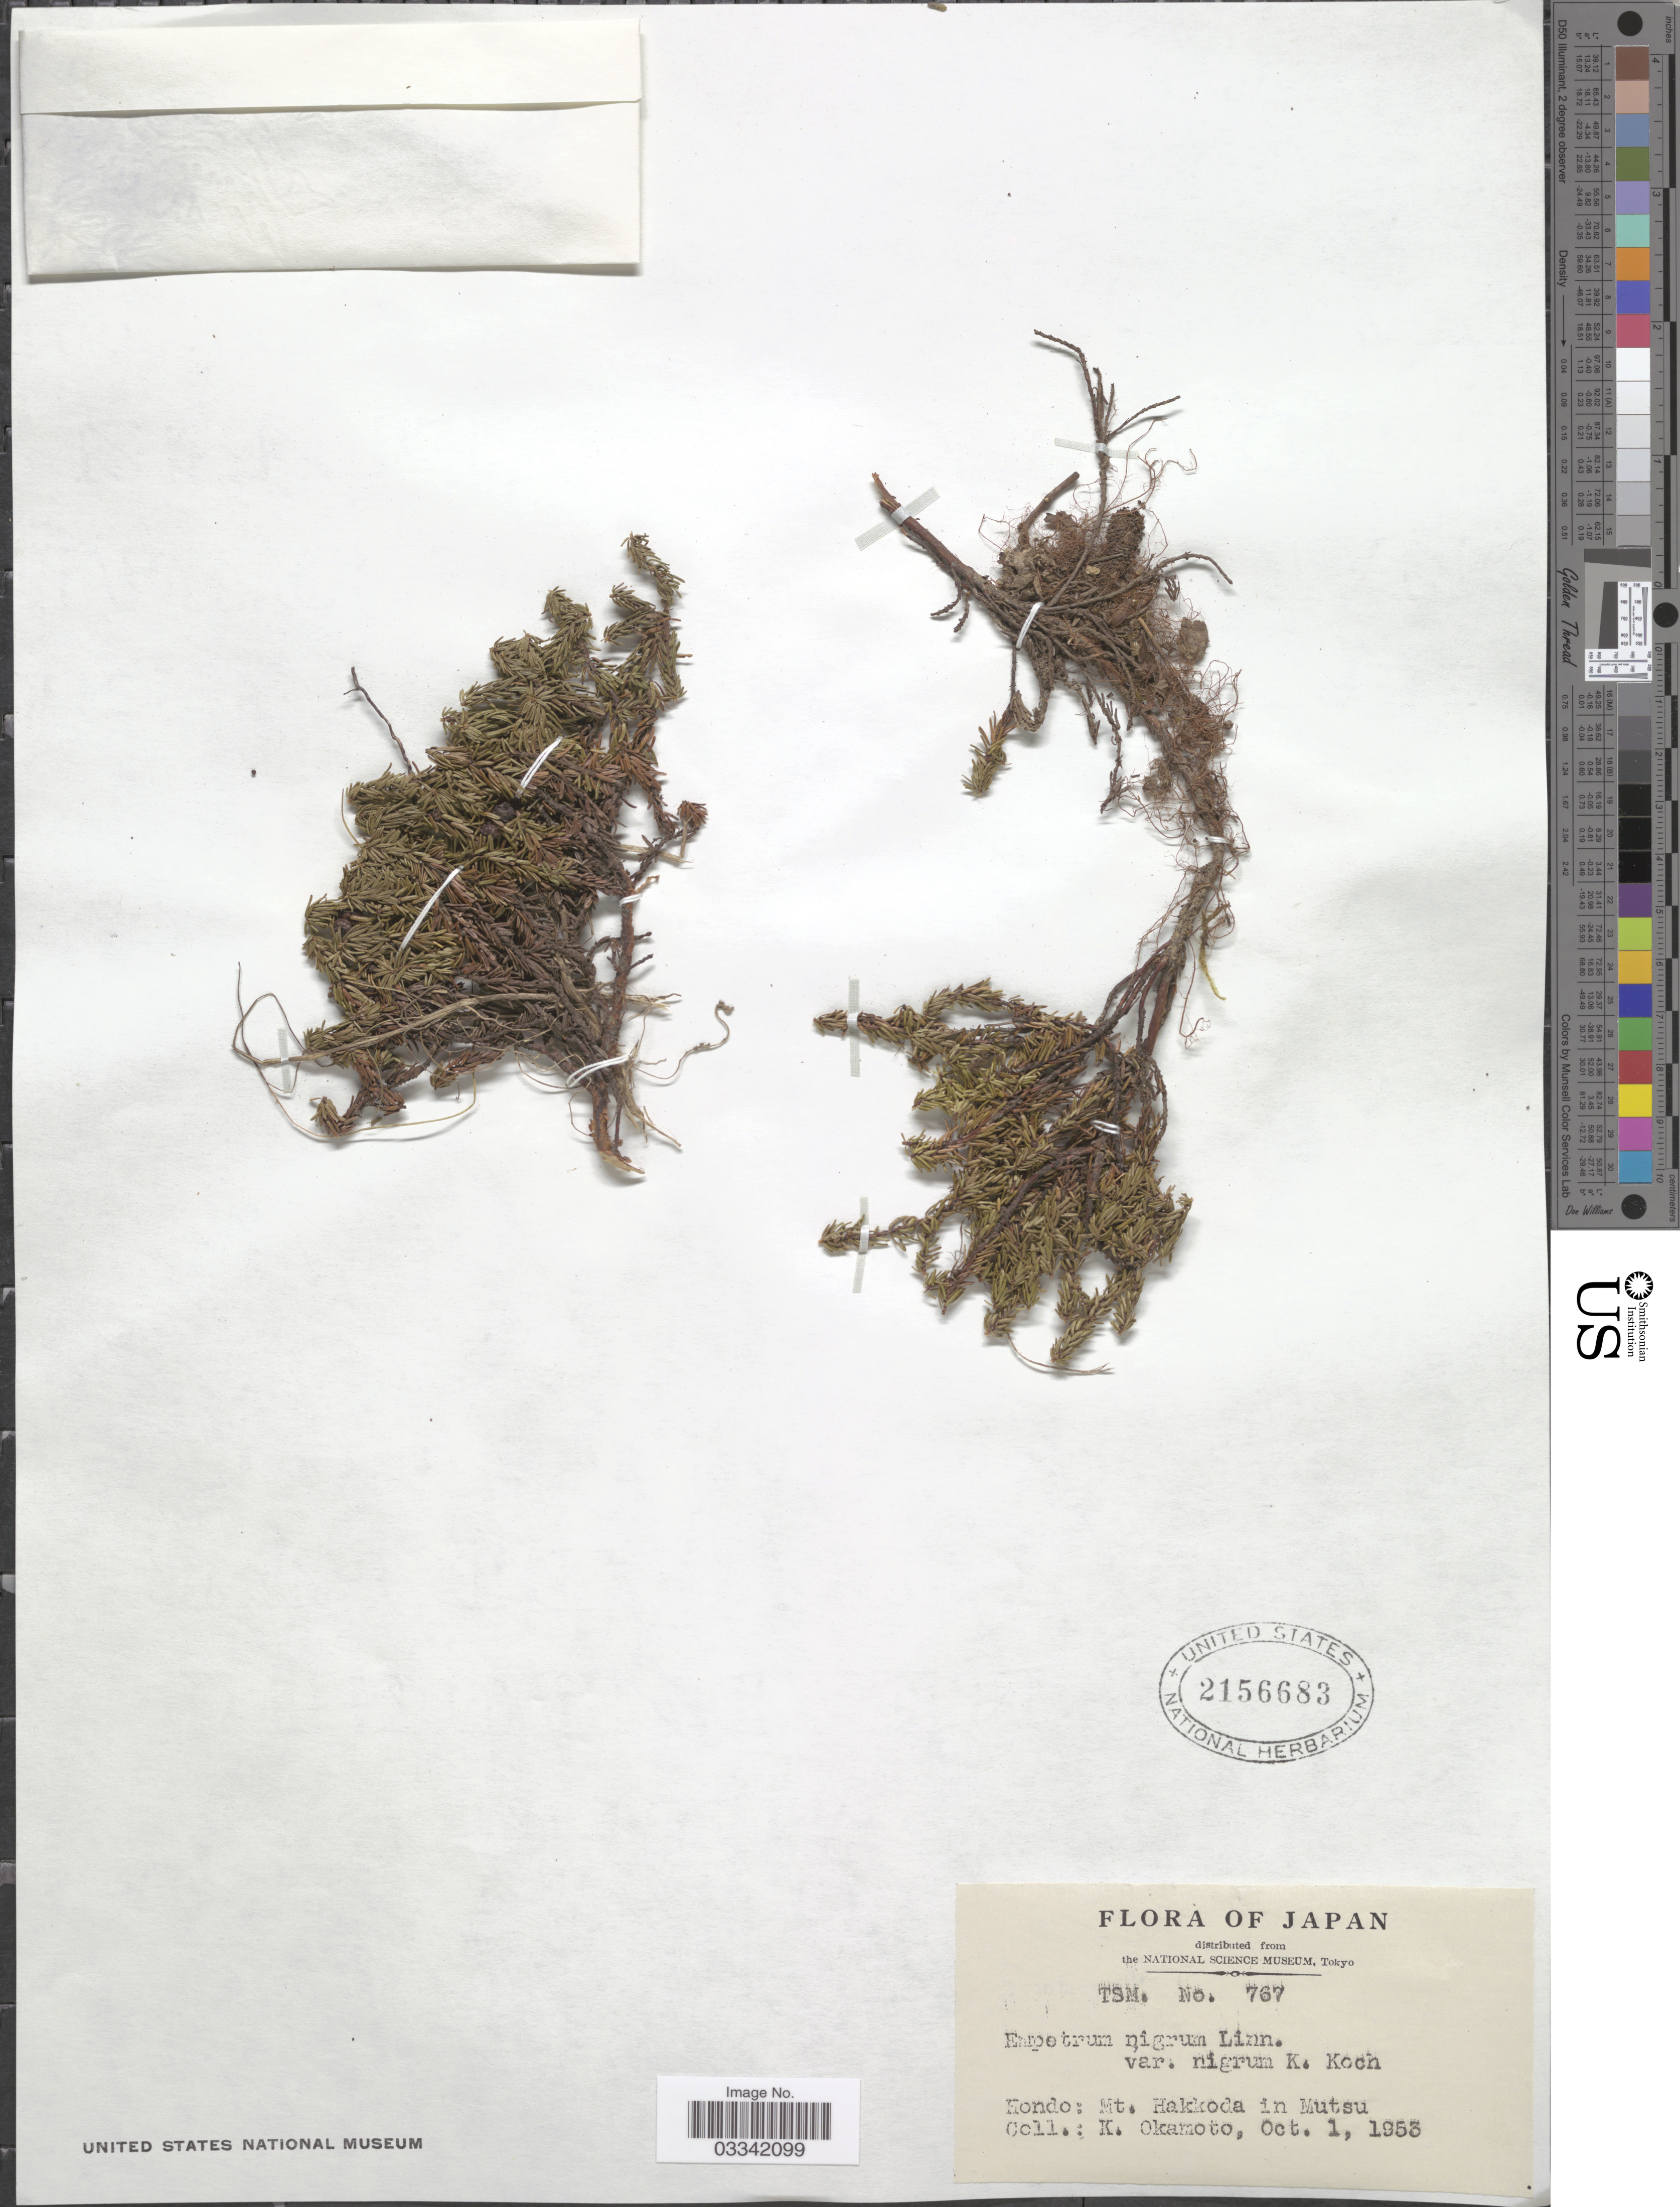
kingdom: Plantae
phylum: Tracheophyta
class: Magnoliopsida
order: Ericales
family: Ericaceae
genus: Empetrum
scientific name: Empetrum nigrum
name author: L.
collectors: K. Okamoto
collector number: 767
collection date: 1953-10-01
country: Japan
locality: Hondo: Mt. Hakkoda in Mutsu.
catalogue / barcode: US 2156683